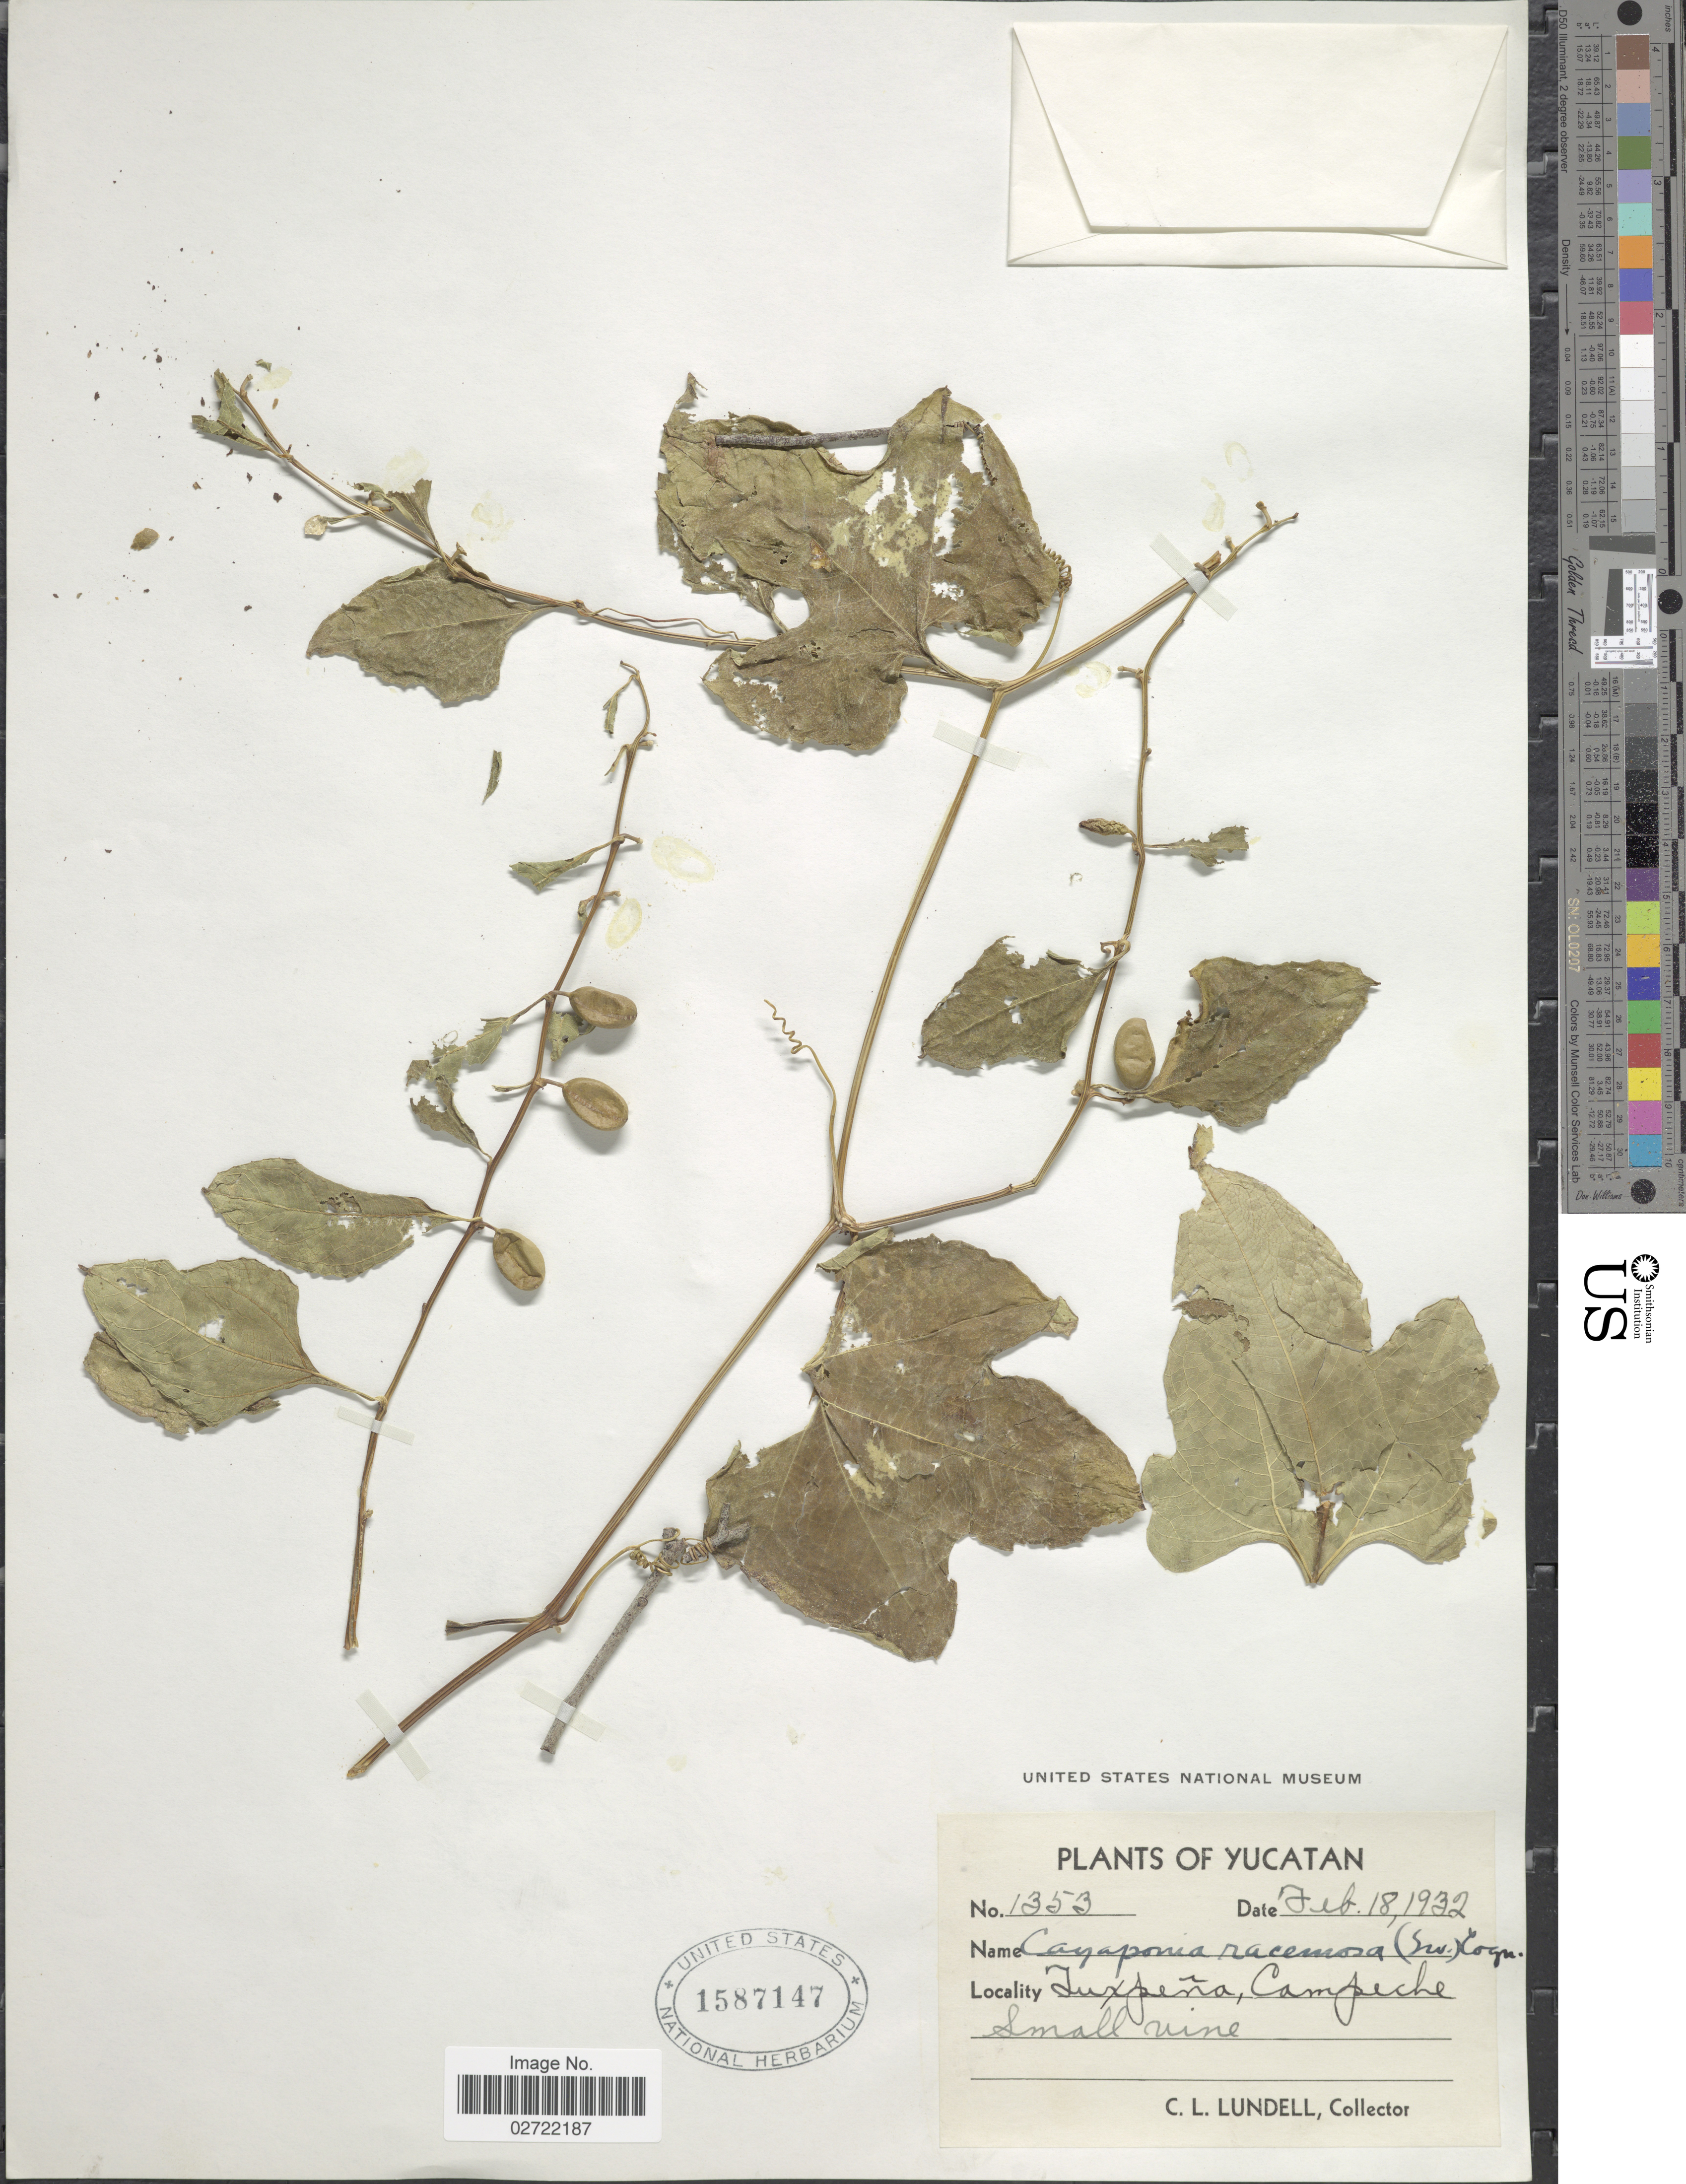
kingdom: Plantae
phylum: Tracheophyta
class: Magnoliopsida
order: Cucurbitales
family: Cucurbitaceae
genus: Cayaponia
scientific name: Cayaponia racemosa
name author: (Mill.) Cogn.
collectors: C. L. Lundell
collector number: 1353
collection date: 1932-02-18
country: Mexico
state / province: Campeche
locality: Iuxpeña.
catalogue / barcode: US 1587147